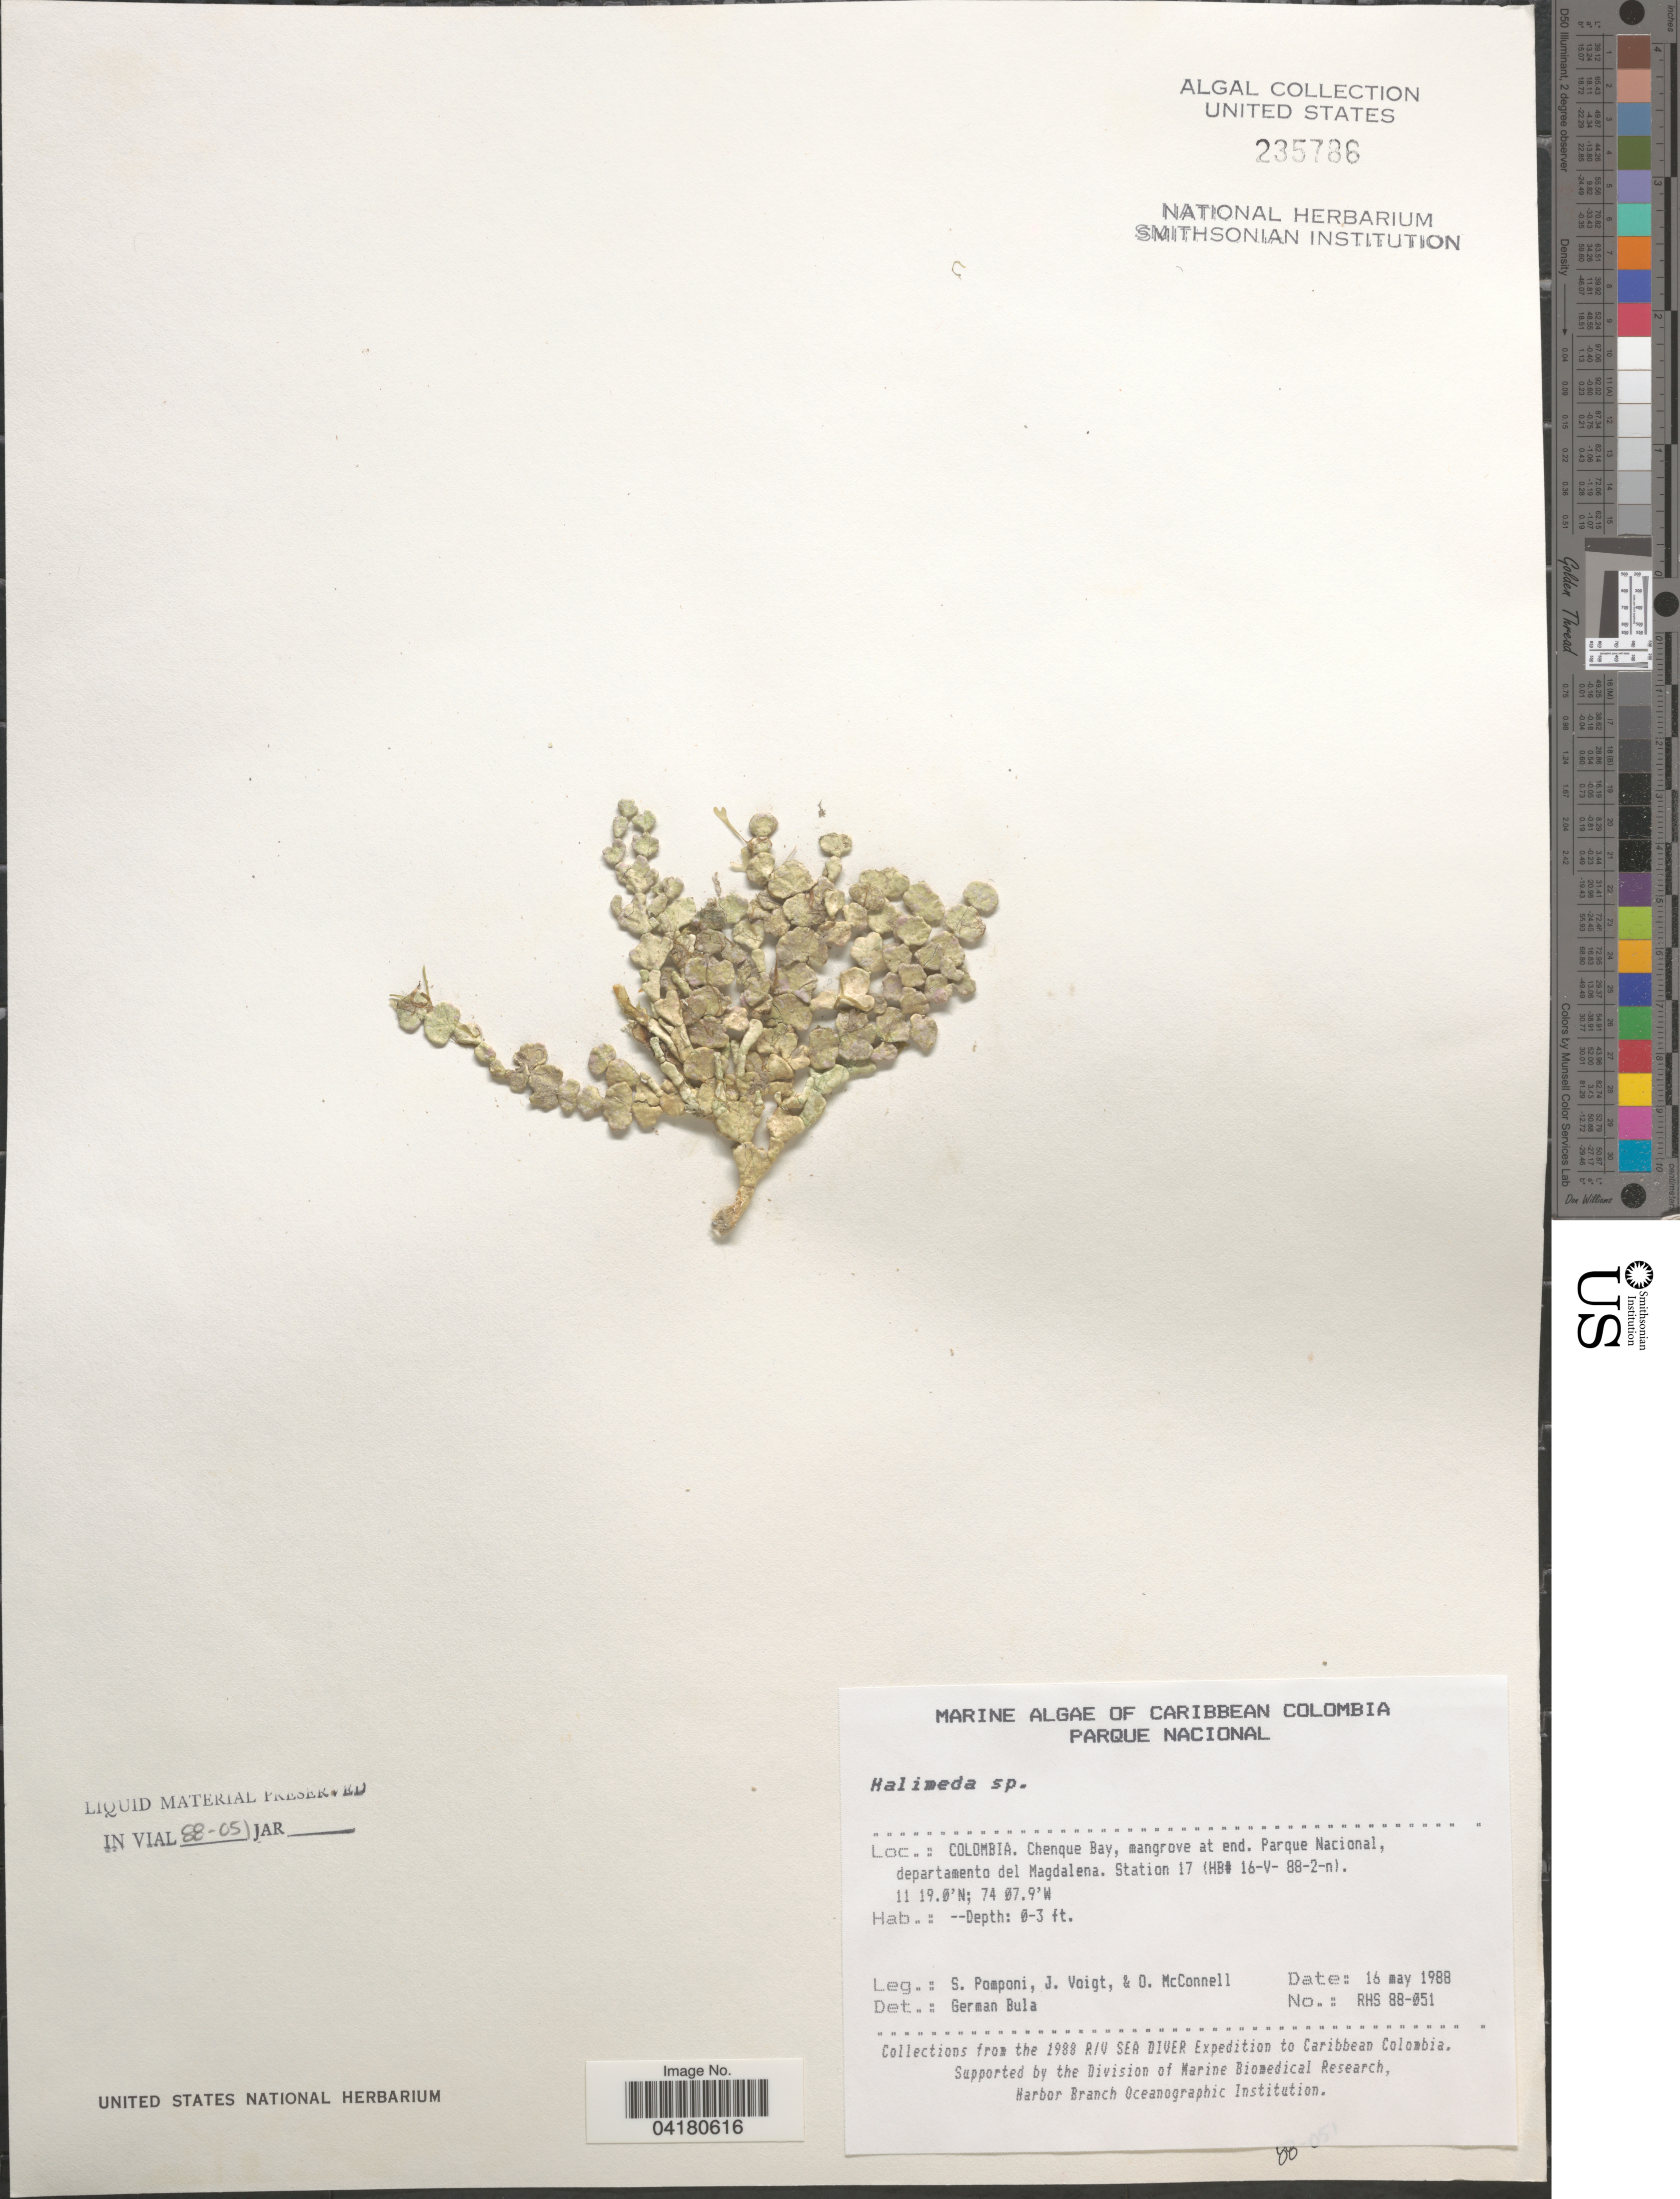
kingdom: Plantae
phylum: Chlorophyta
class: Ulvophyceae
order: Bryopsidales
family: Halimedaceae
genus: Halimeda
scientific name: Halimeda sp.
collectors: S. Pomponi, J. O. Voigt & O. McConnell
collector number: RHS88-051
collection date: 1988-05-16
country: Colombia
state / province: Magdalena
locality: Caribbean Colombia. Chenque Bay, mangrove at end. Parque Nacional, departamento del Magdalena. Station 17 (HB# 16-V-88-2-n). The 1988 R/V Sea Diver Expedition to Caribbean Colombia.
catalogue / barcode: US 235786